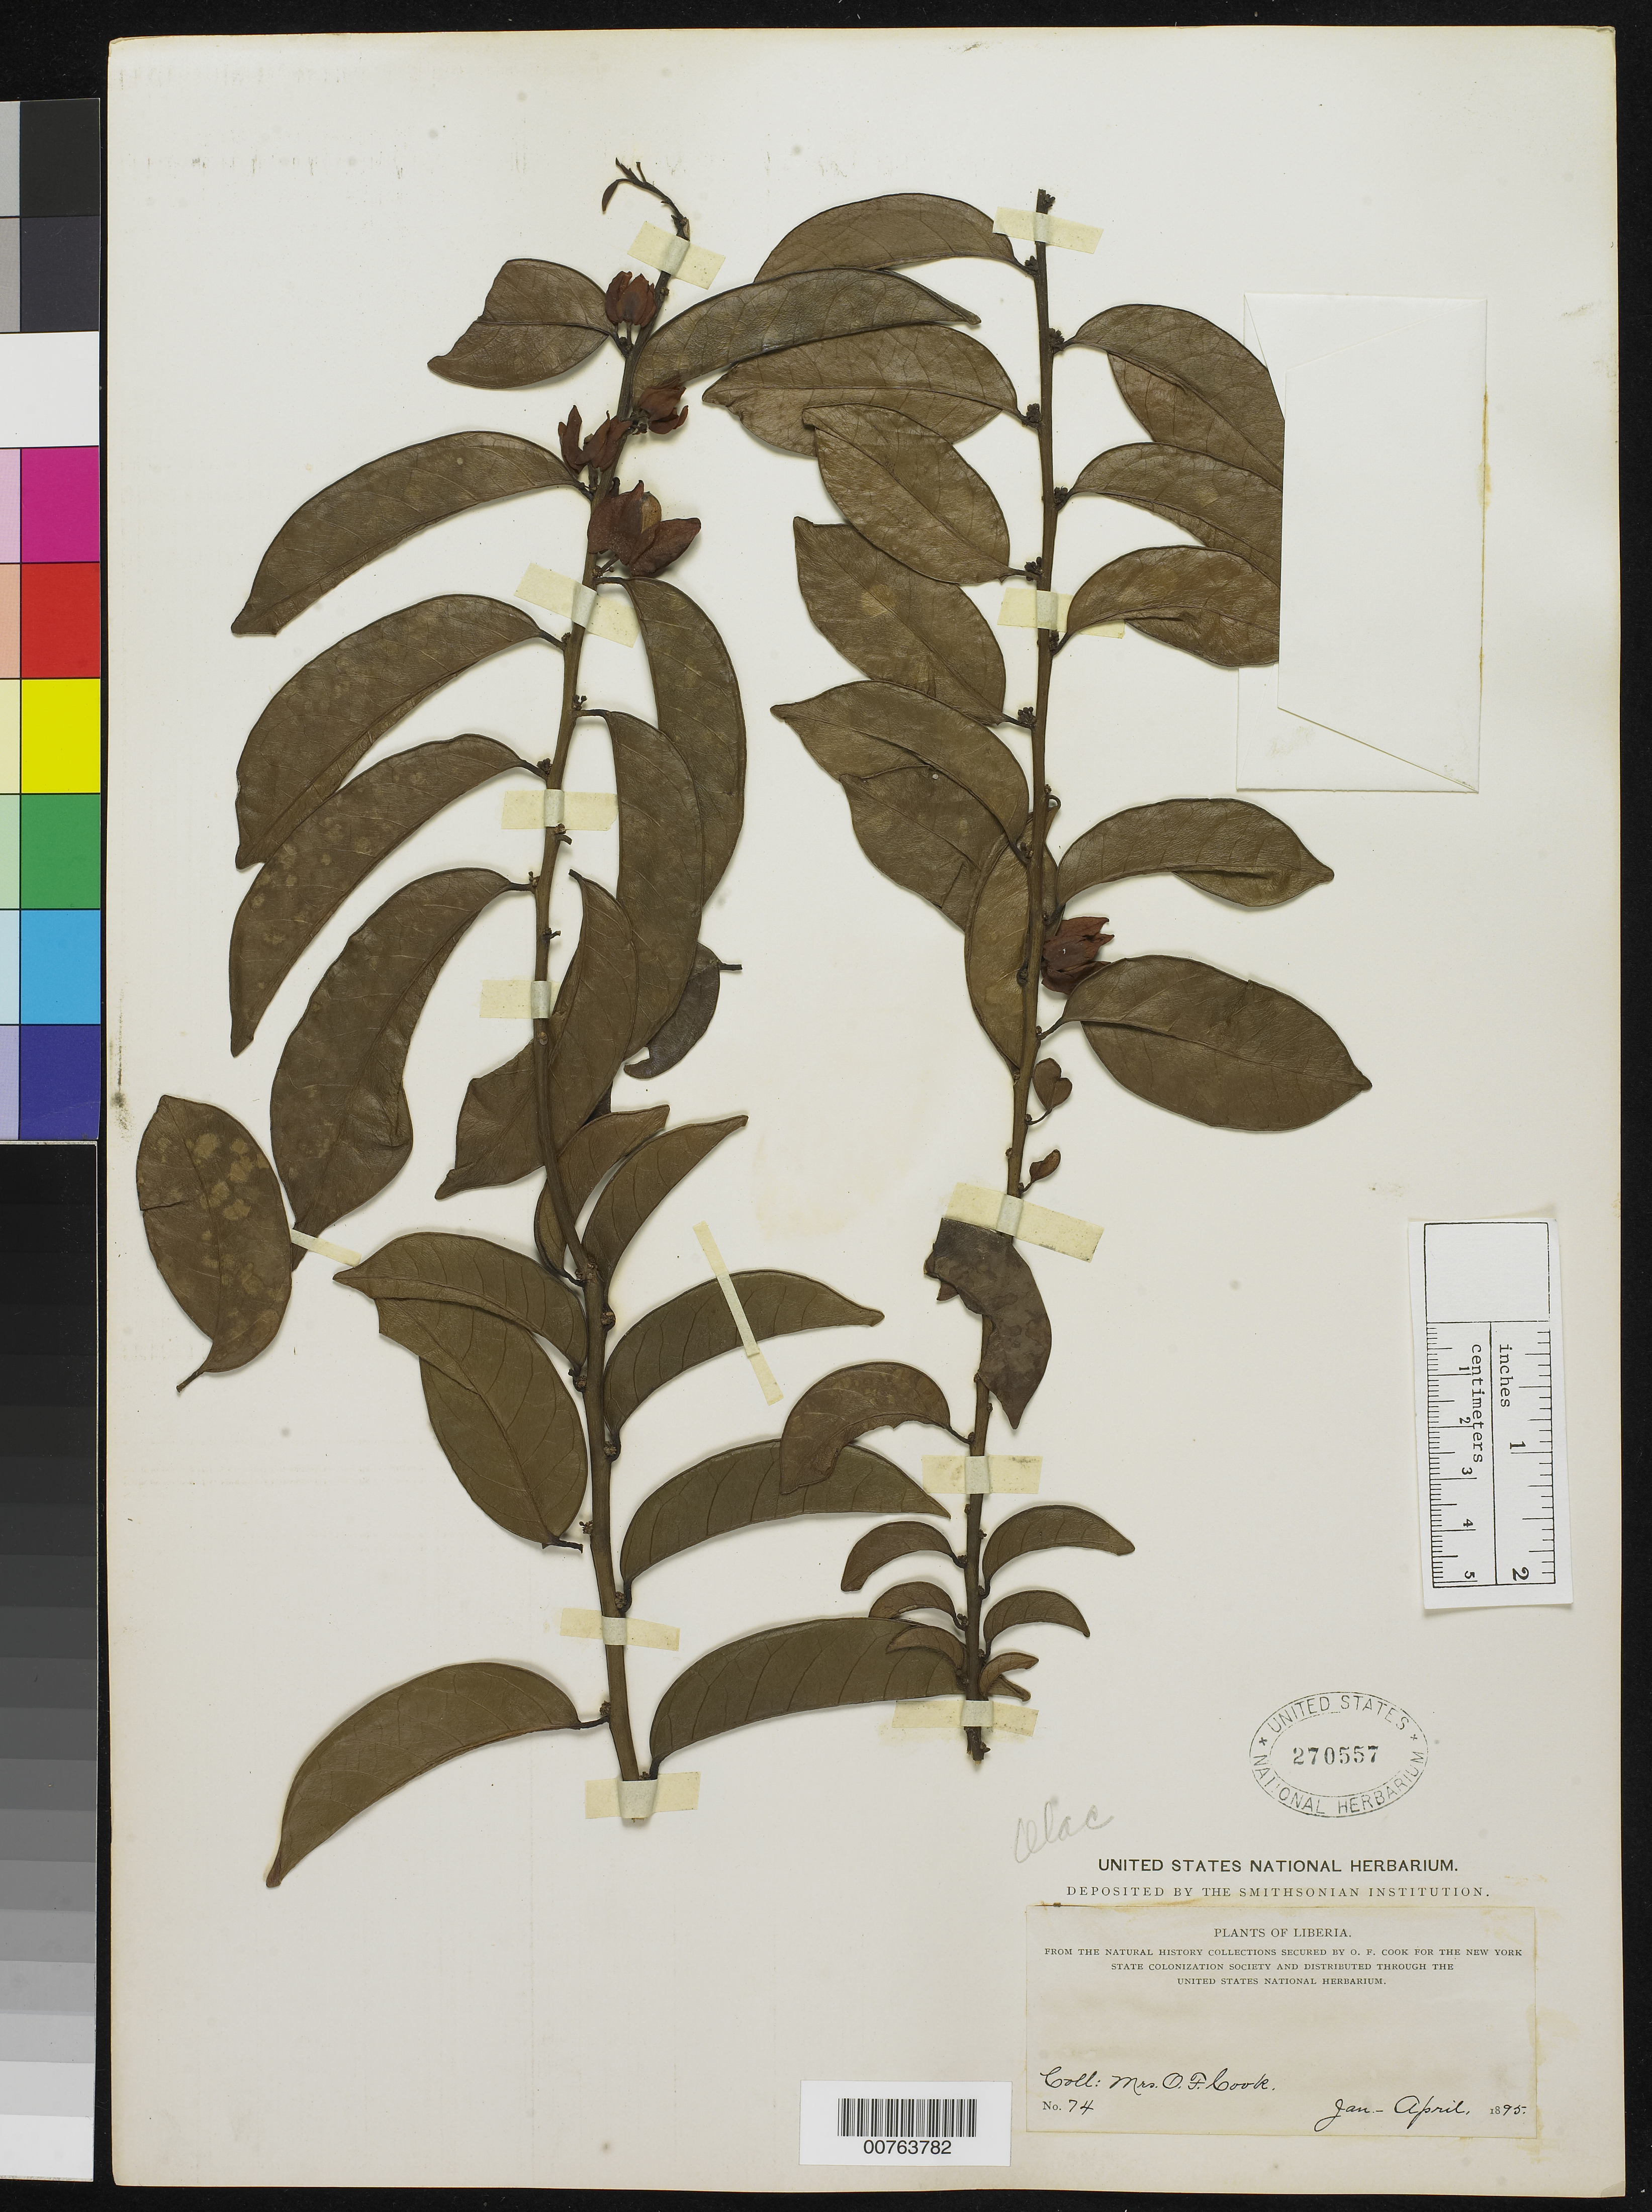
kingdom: Plantae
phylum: Tracheophyta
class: Magnoliopsida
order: Santalales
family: Olacaceae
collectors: Alice C. Cook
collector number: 74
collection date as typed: Jan 1895 to -- Apr 1895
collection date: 1895-01/1895-04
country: Liberia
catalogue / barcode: US 270557